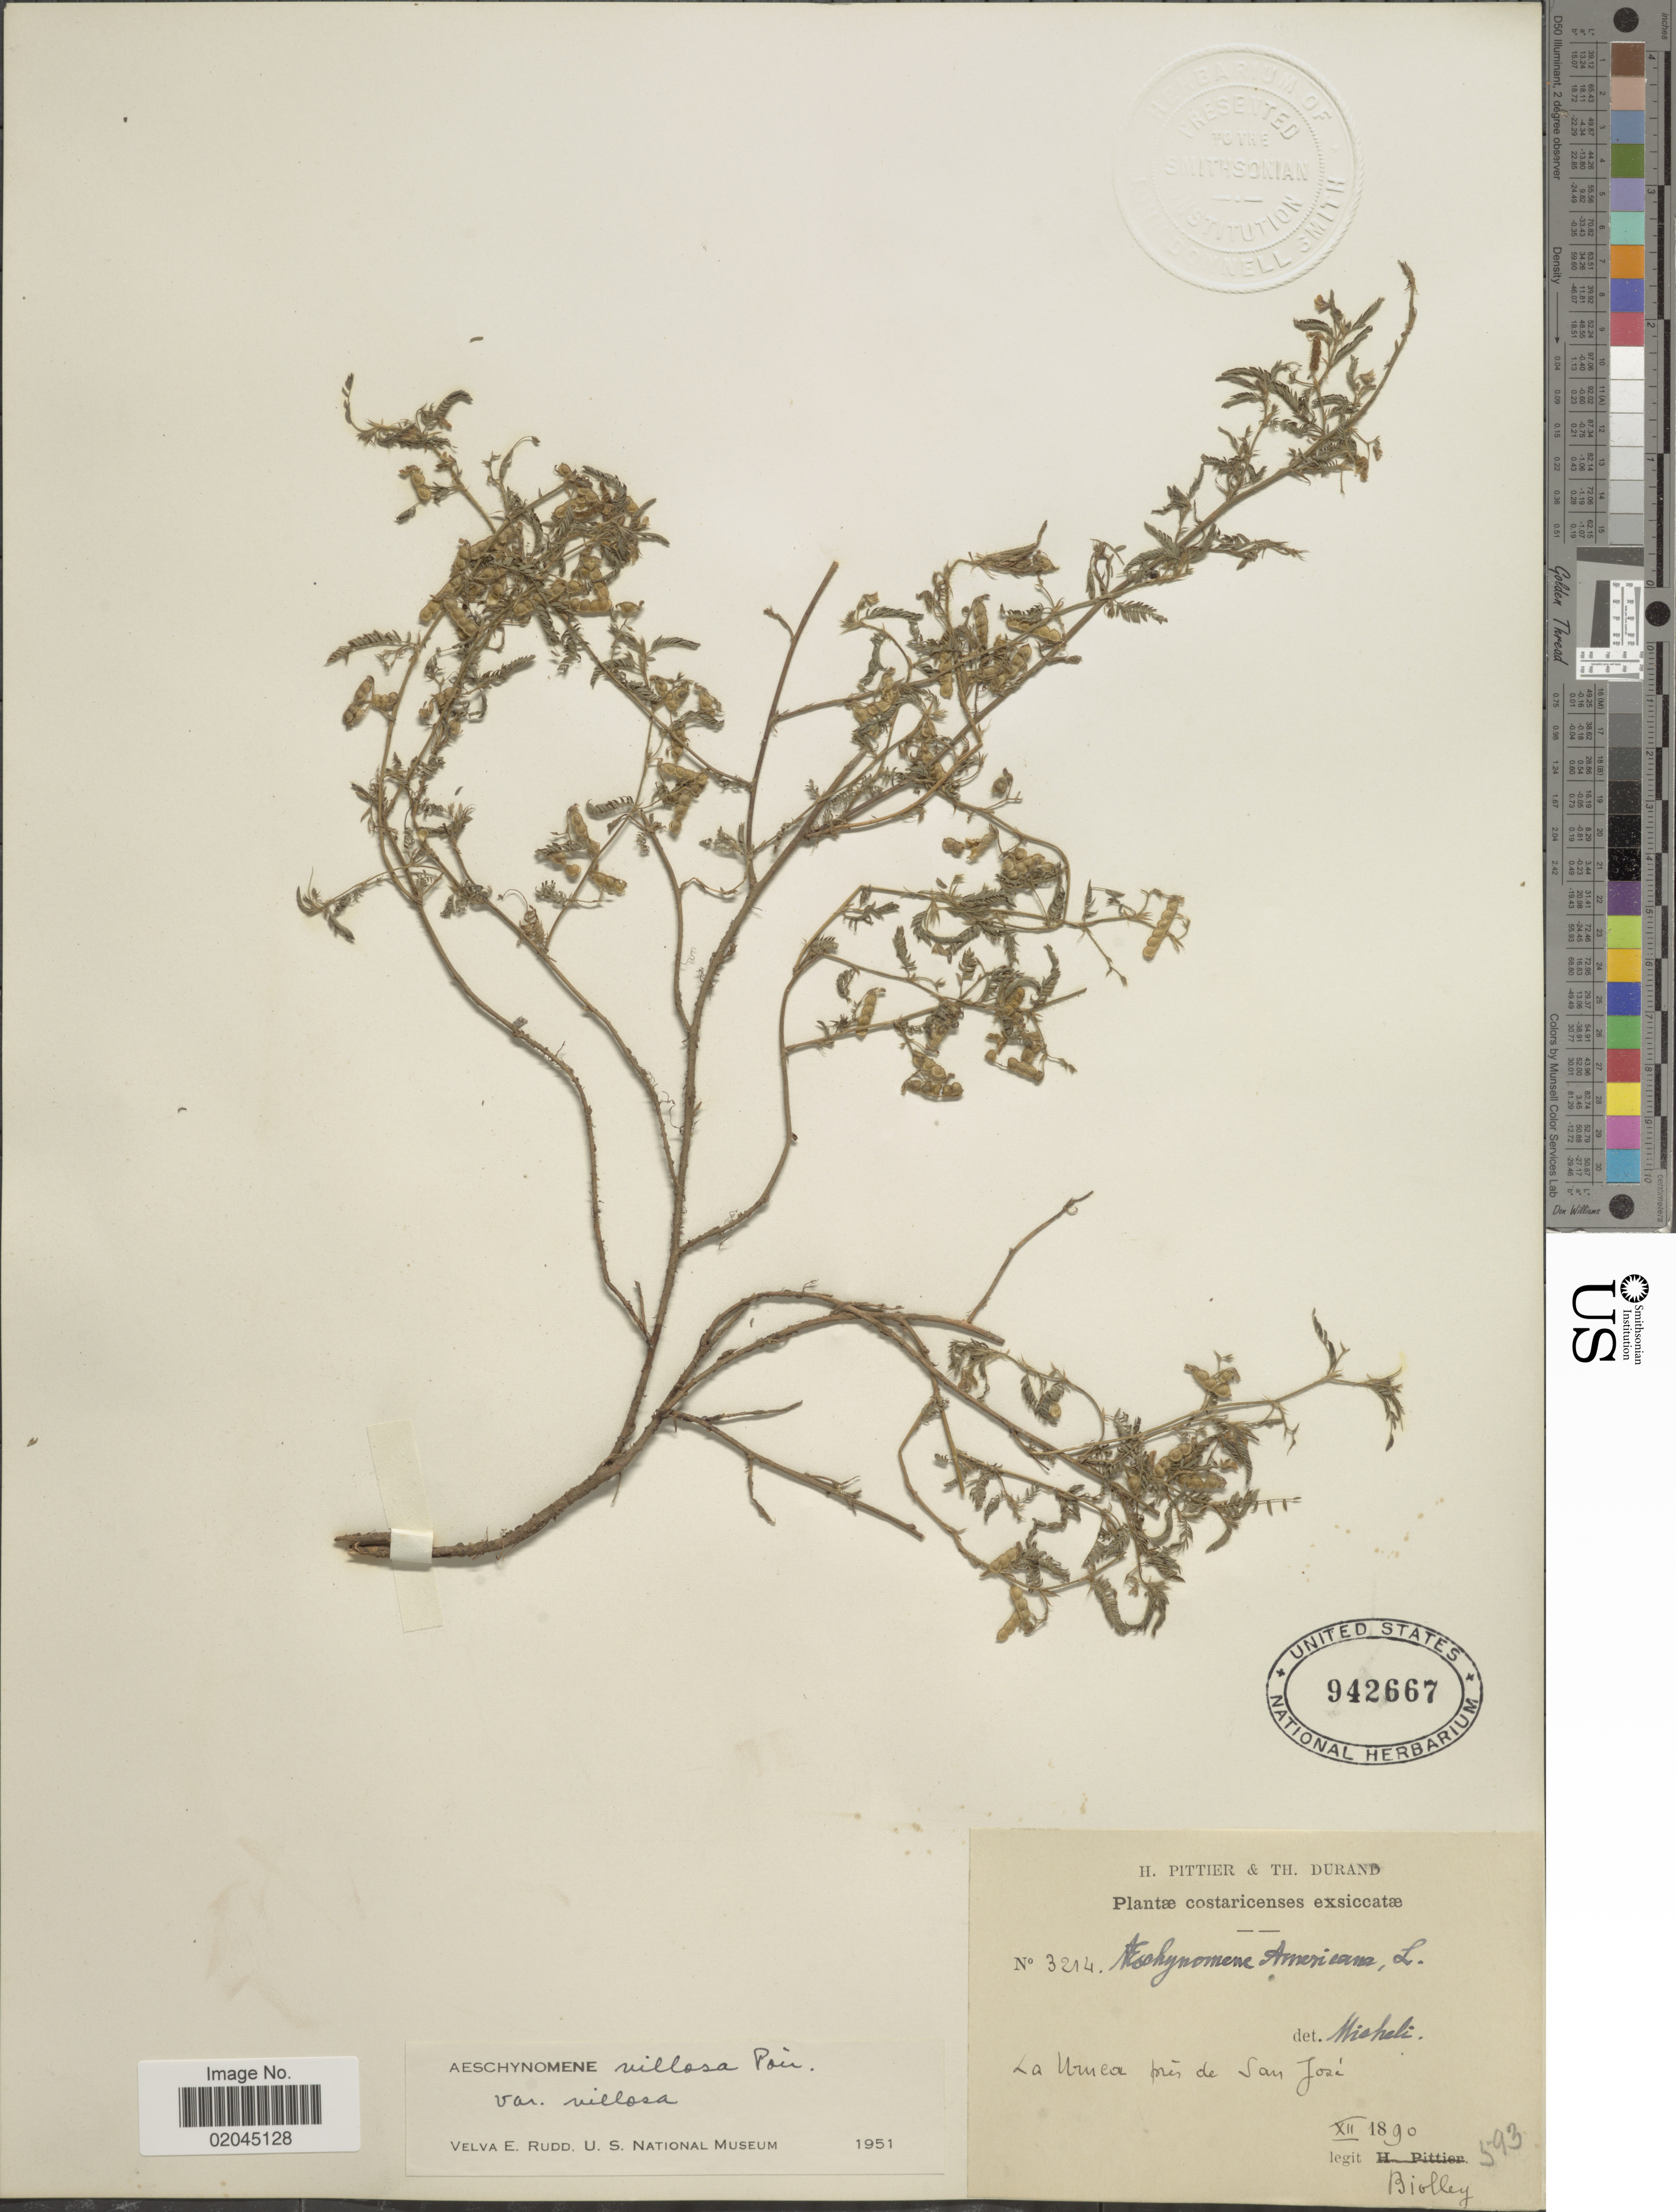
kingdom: Plantae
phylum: Tracheophyta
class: Magnoliopsida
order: Fabales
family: Fabaceae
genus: Aeschynomene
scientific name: Aeschynomene villosa var. villosa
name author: Poir.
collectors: Biolley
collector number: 3214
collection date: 1890-12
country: Costa Rica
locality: La Uruca pres de San Jose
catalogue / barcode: US 942667